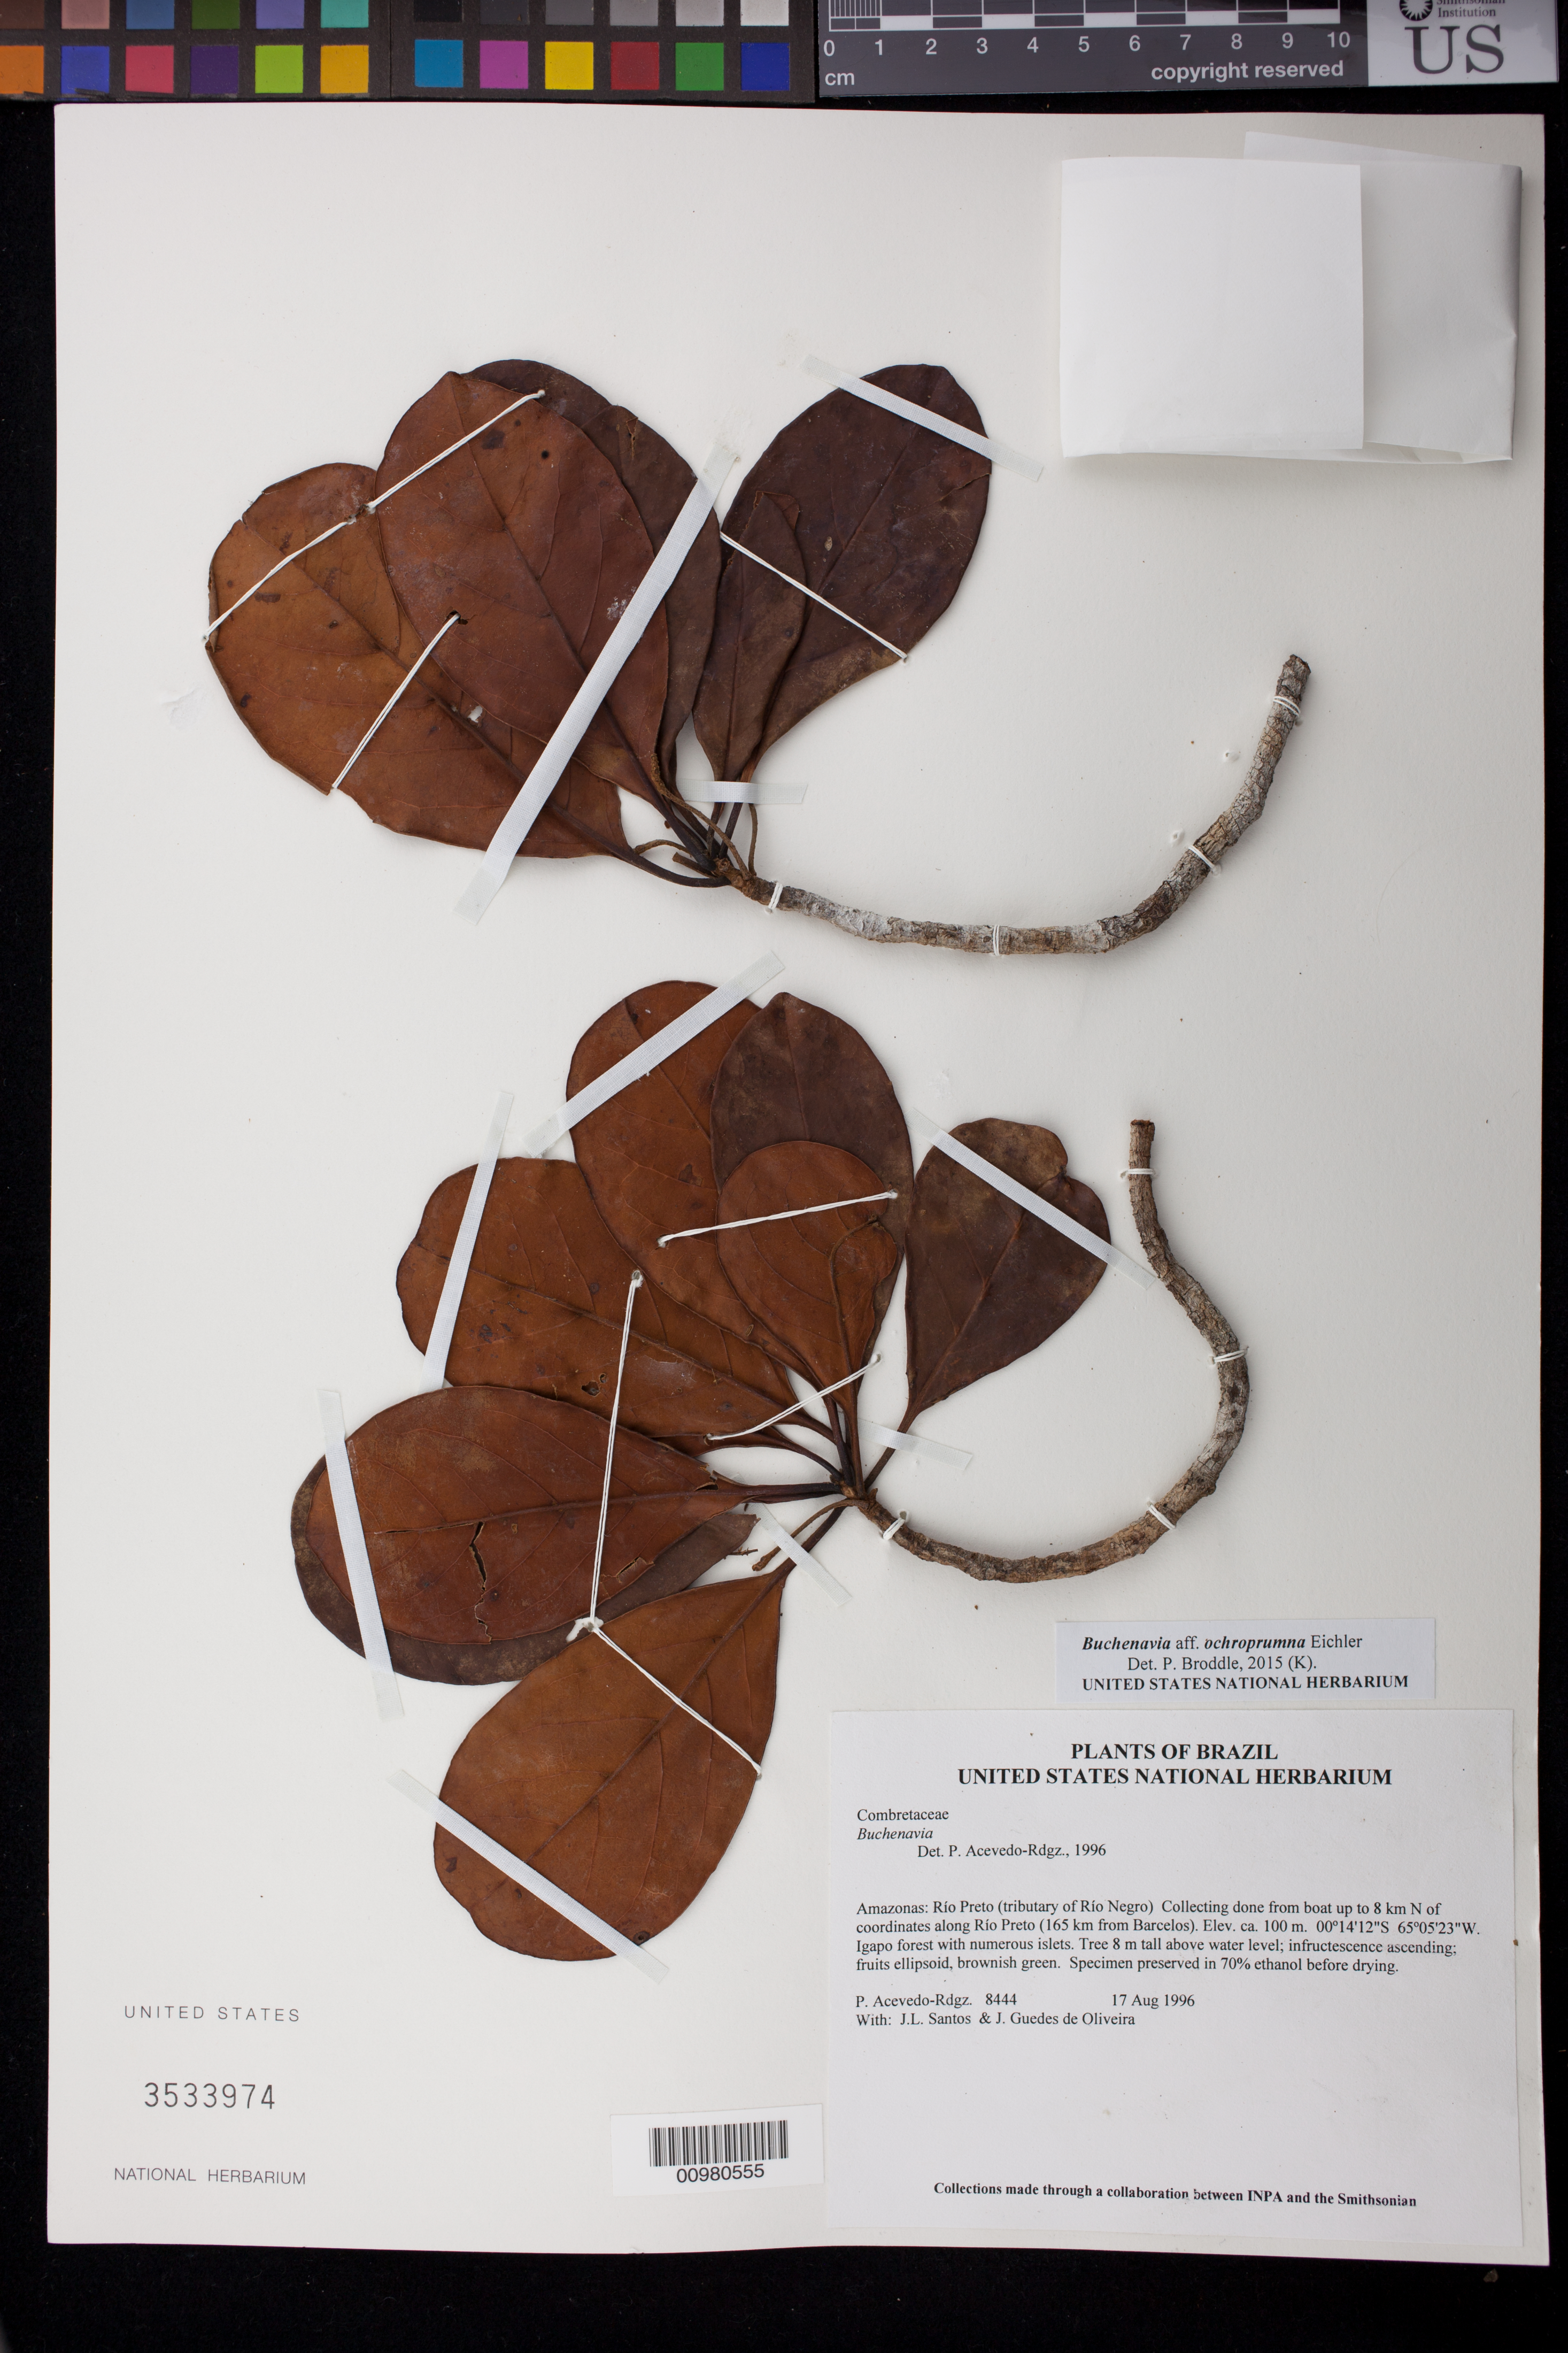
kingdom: Plantae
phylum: Tracheophyta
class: Magnoliopsida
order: Myrtales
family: Combretaceae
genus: Terminalia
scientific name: Terminalia ochroprumna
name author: (Eichler) Gere & Boatwr.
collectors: P. Acevedo-Rodr., J. L. Santos & J. Guedes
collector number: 8444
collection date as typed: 17 Aug 1996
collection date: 1996-08-17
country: Brazil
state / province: Amazonas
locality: Amazonas: Río Preto (tributary of Río Negro) Collecting done from boat up to 8 km N of coordinates along Río Preto (165 km from Barcelos).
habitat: Igapo forest with numerous islets.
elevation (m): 100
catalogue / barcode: US 3533974